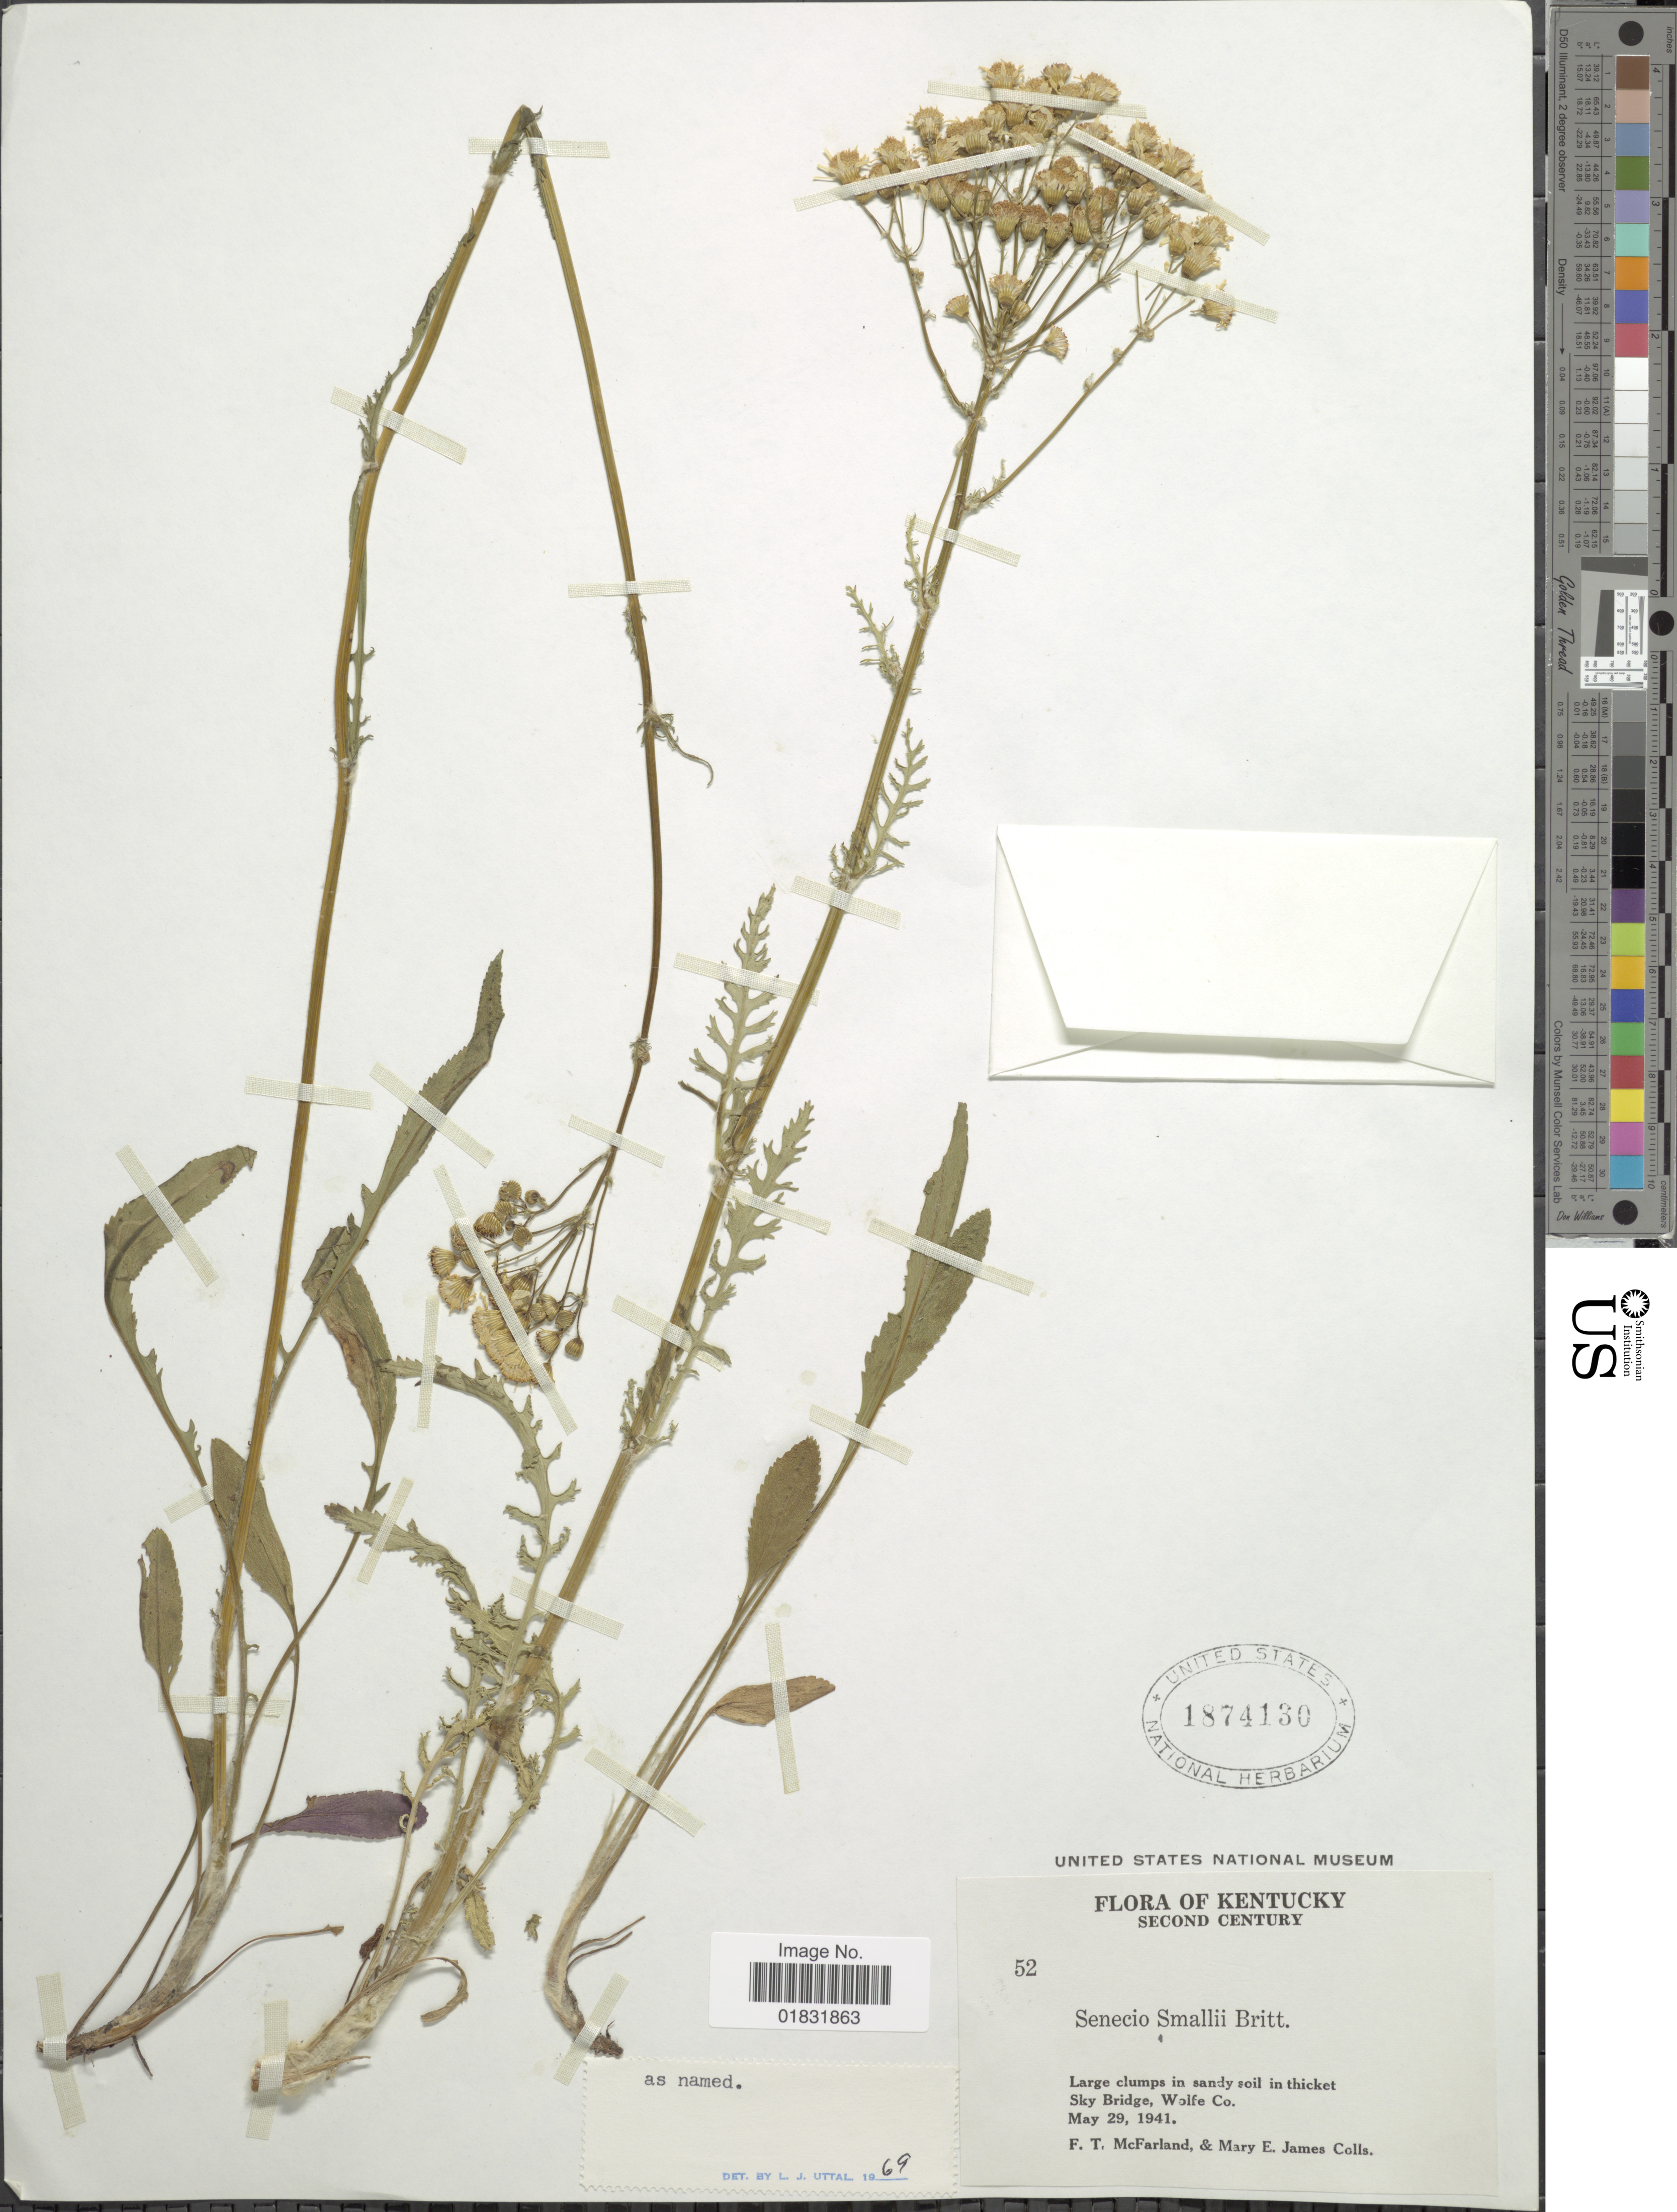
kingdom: Plantae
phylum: Tracheophyta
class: Magnoliopsida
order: Asterales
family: Asteraceae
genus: Packera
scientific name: Packera smallii Britton comb ined.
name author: Britton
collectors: F. McFarland & M. James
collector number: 52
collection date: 1941-05-29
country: United States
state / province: Kentucky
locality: Second Century, Sky Bridge, Wolfe Co.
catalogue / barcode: US 1874130